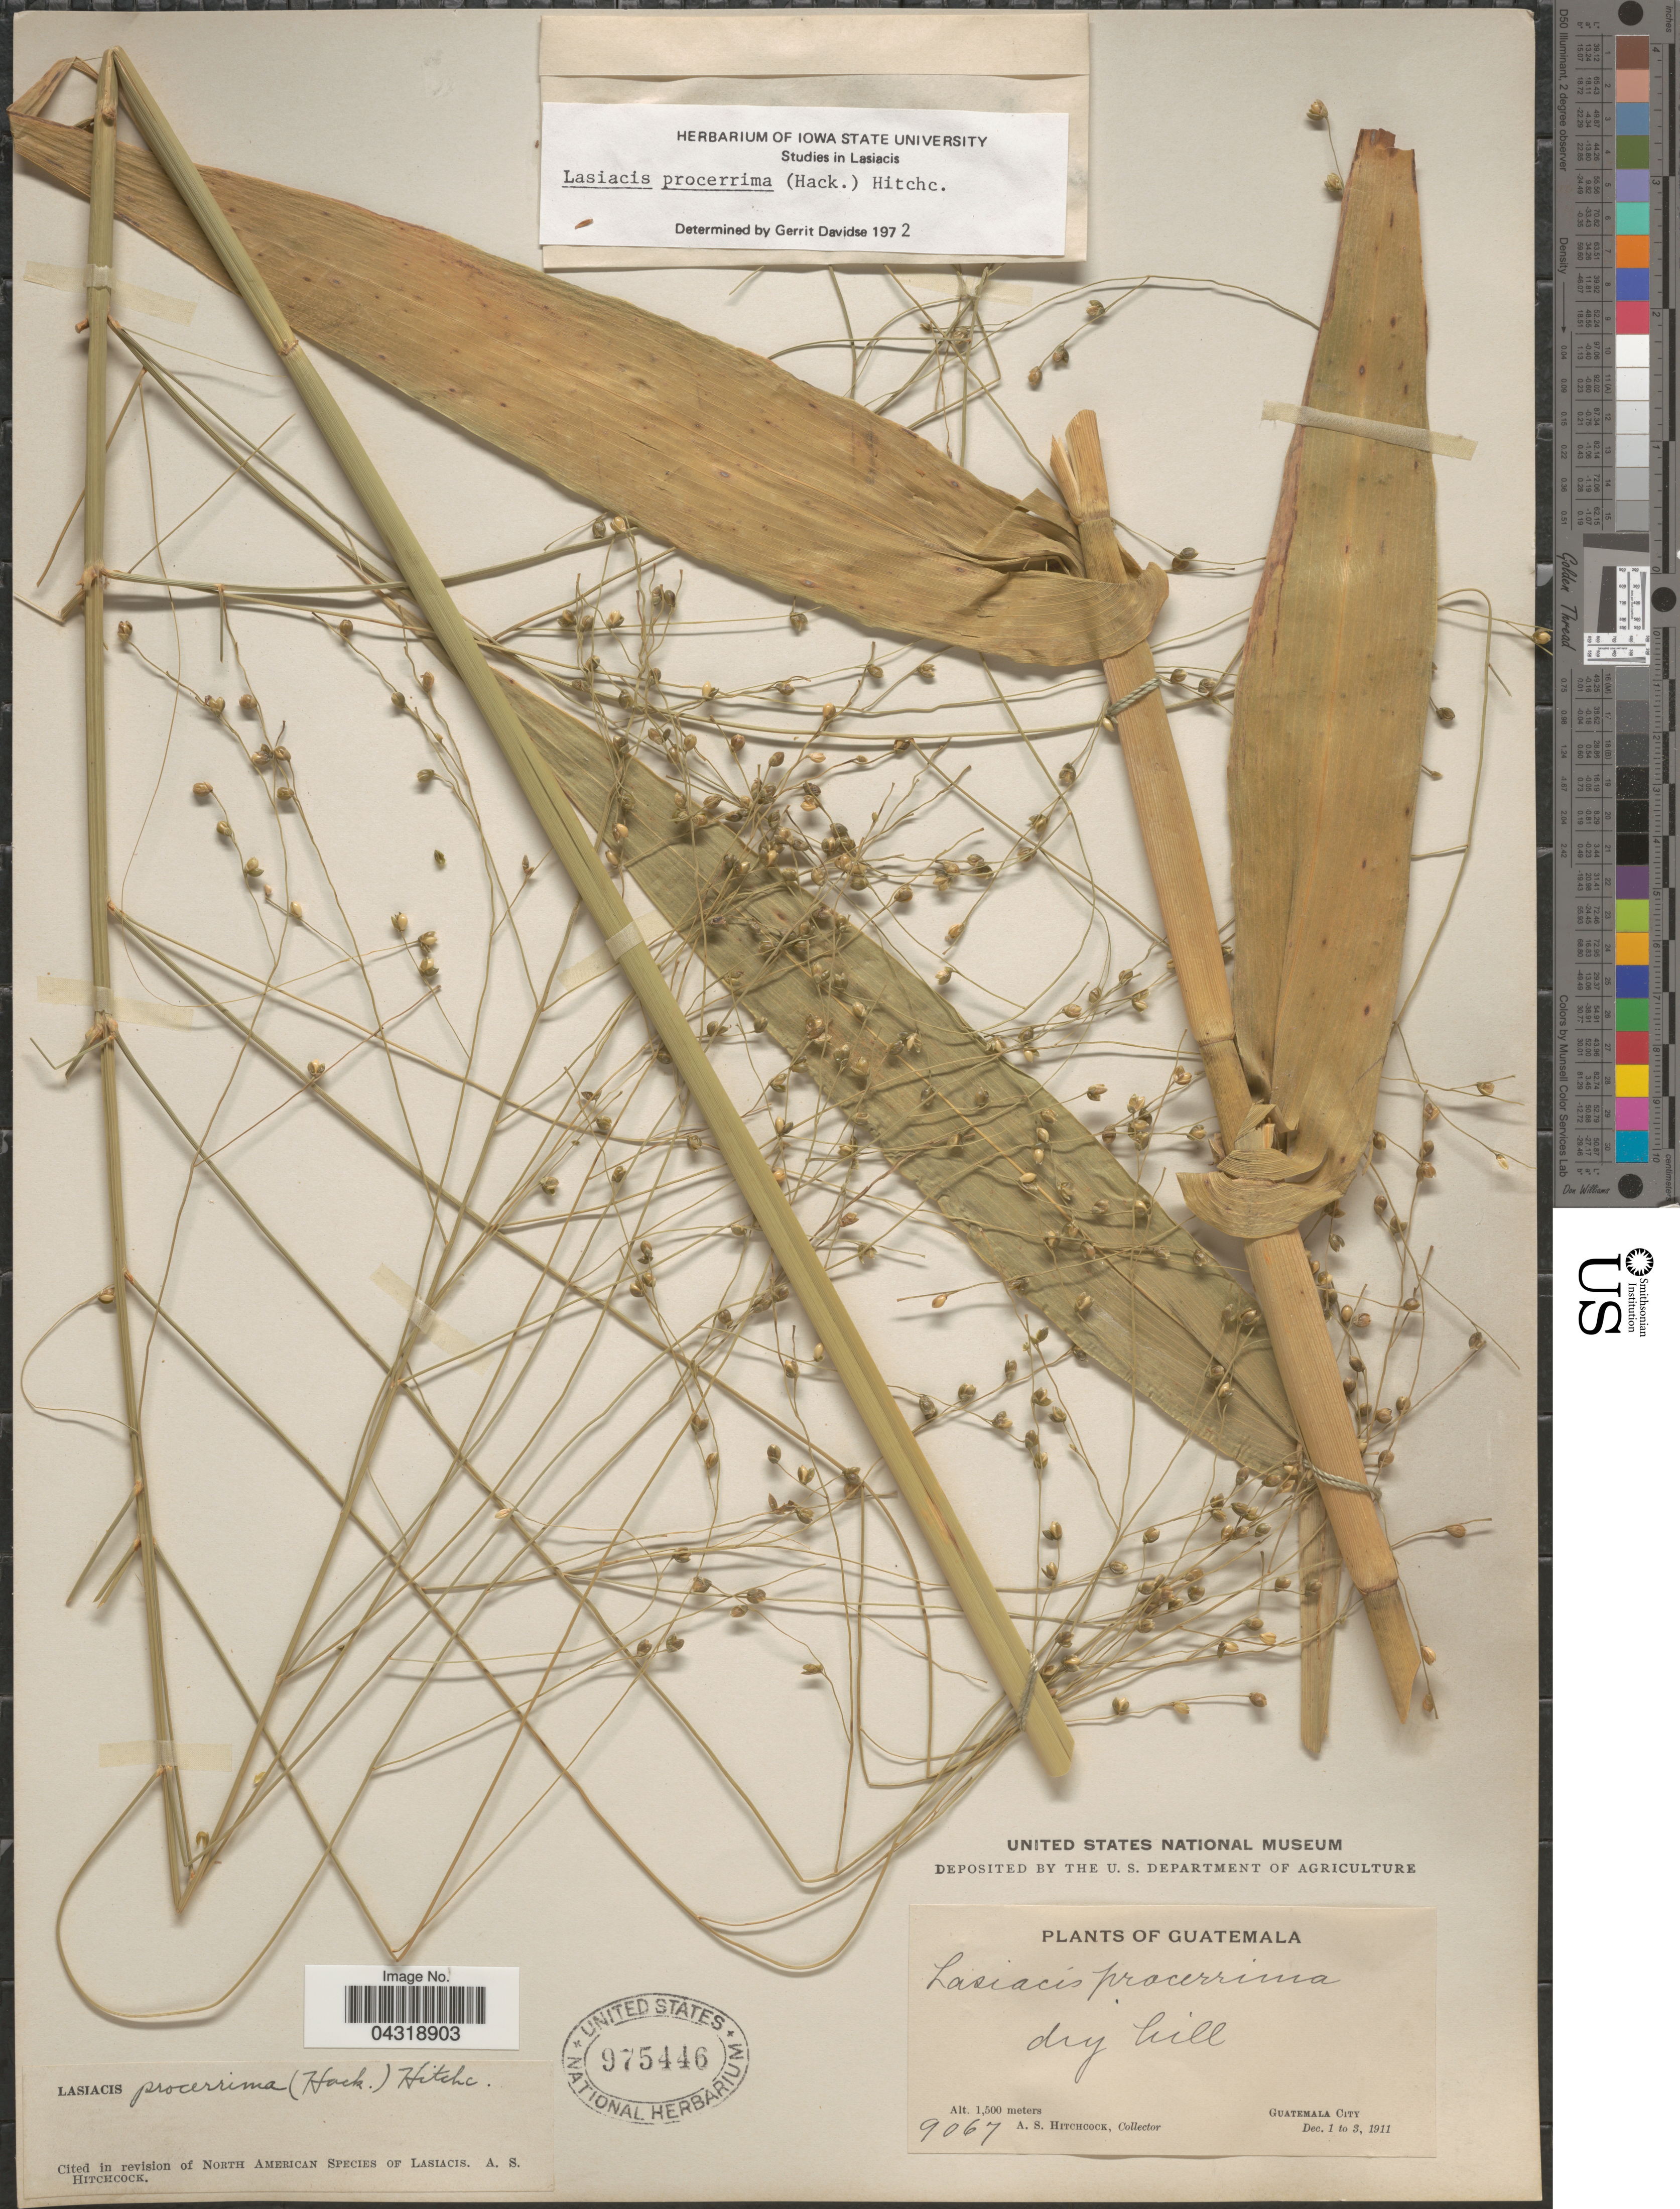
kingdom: Plantae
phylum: Tracheophyta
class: Liliopsida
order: Poales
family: Poaceae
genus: Lasiacis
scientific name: Lasiacis procerrima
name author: (Hack.) Hitchc.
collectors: A. S. Hitchcock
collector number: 9067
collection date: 1911-12-01/1911-12-03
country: Guatemala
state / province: Guatemala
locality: Dry hill. Guatemala City.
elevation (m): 1500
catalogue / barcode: US 975446